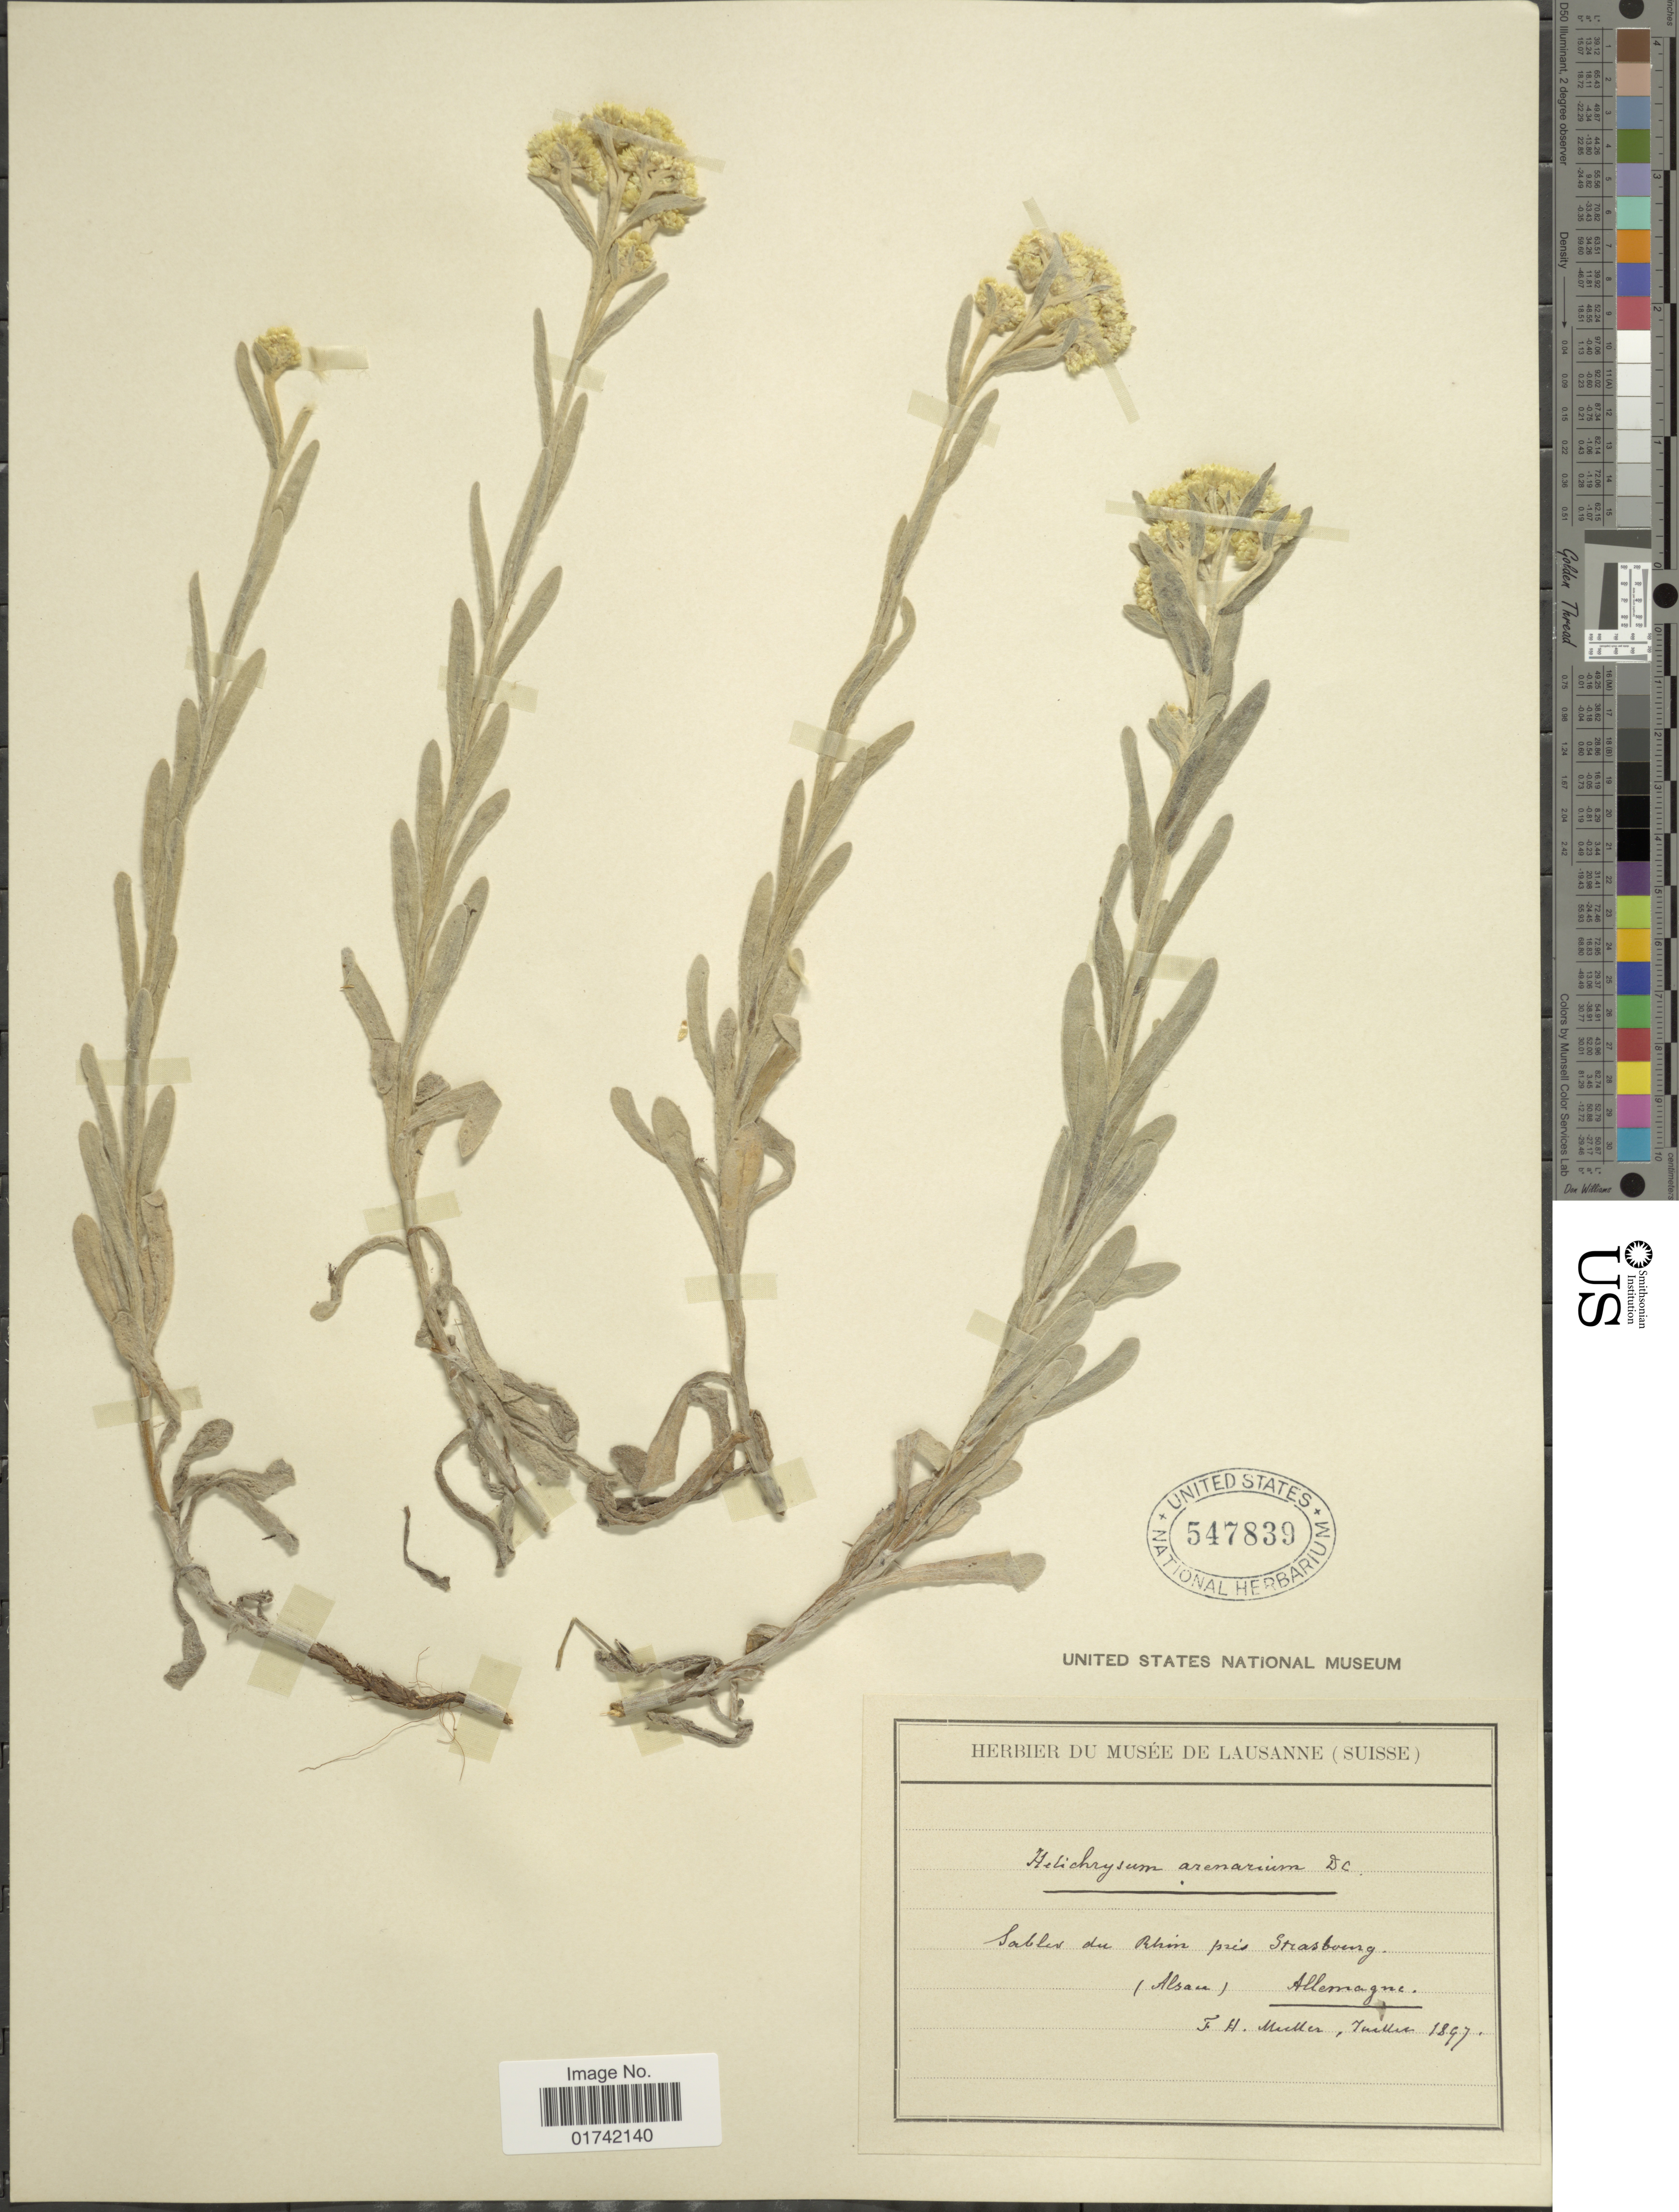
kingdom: Plantae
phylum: Tracheophyta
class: Magnoliopsida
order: Asterales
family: Asteraceae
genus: Helichrysum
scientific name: Helichrysum arenarium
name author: (L.) Moench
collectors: F. Muller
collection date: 1897-07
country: Germany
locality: Sablen du Rhim pris Strasboeng (Alsau) Allemagne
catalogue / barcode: US 547839